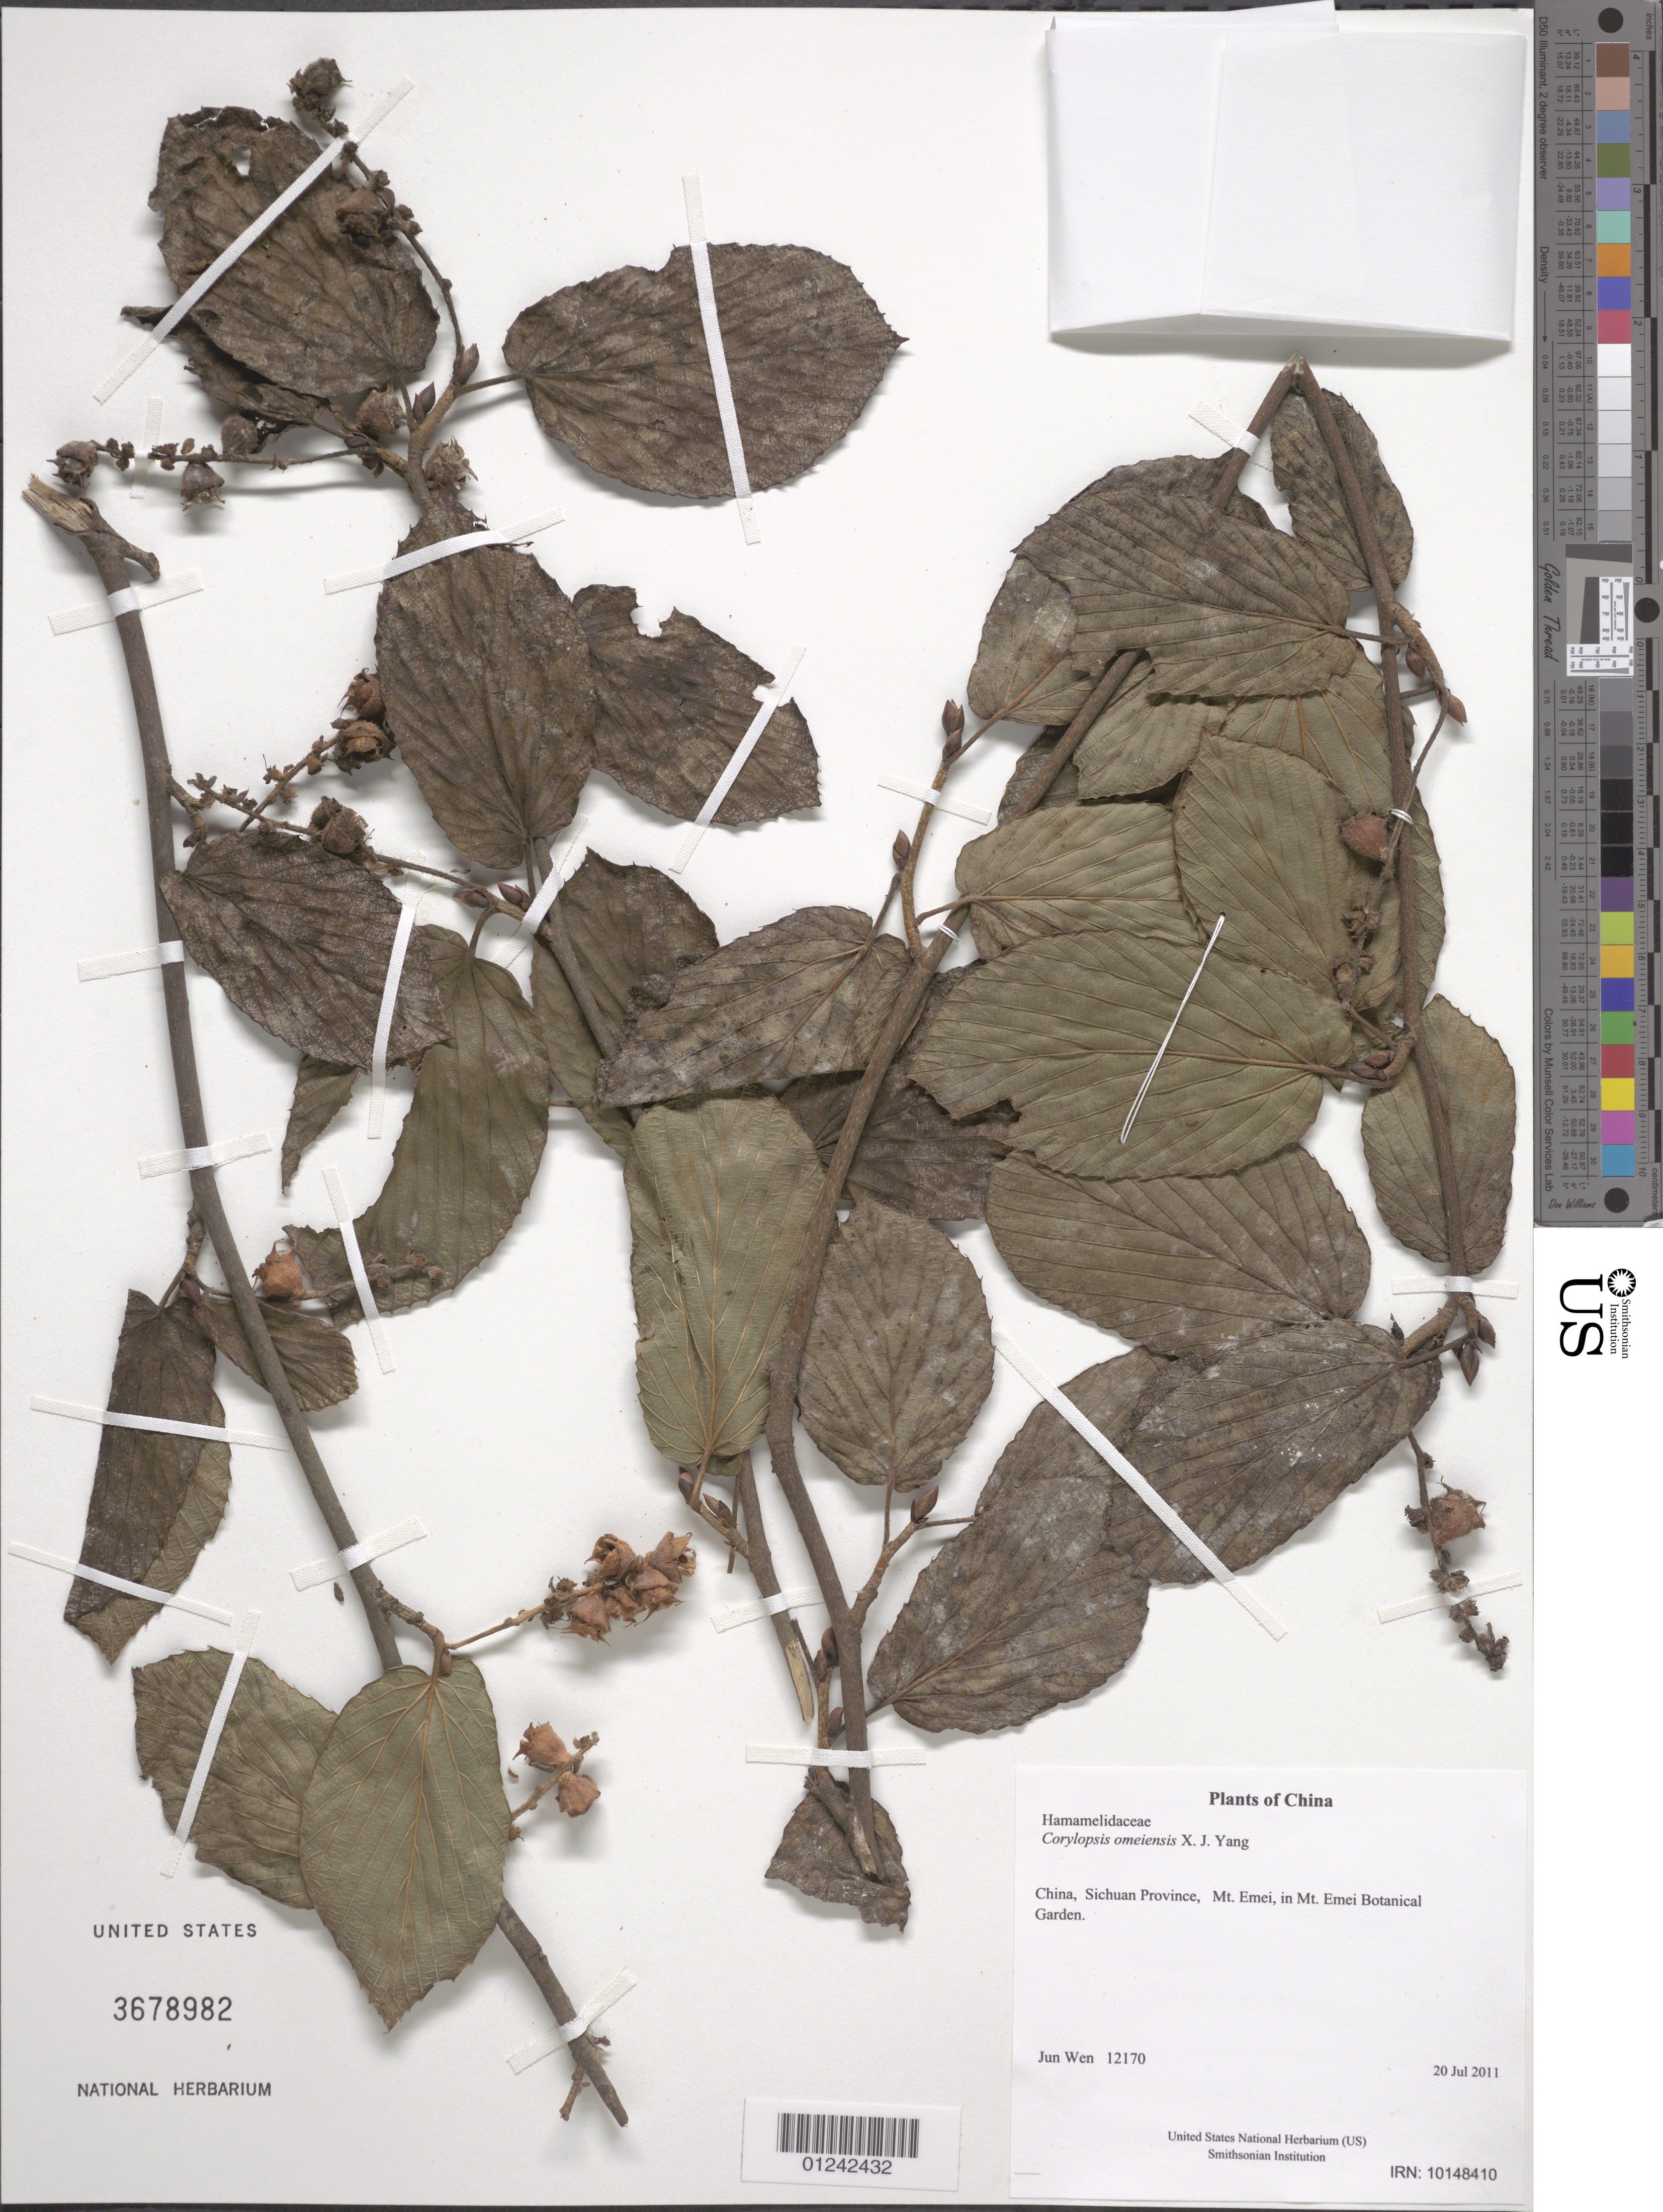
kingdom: Plantae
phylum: Tracheophyta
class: Magnoliopsida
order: Saxifragales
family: Hamamelidaceae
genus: Corylopsis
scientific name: Corylopsis omeiensis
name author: X. J. Yang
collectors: J. Wen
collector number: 12170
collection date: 2011-07-20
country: China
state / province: Sichuan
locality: Mt. Emei, in Mt. Emei Botanical Garden.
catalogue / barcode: US 3678982